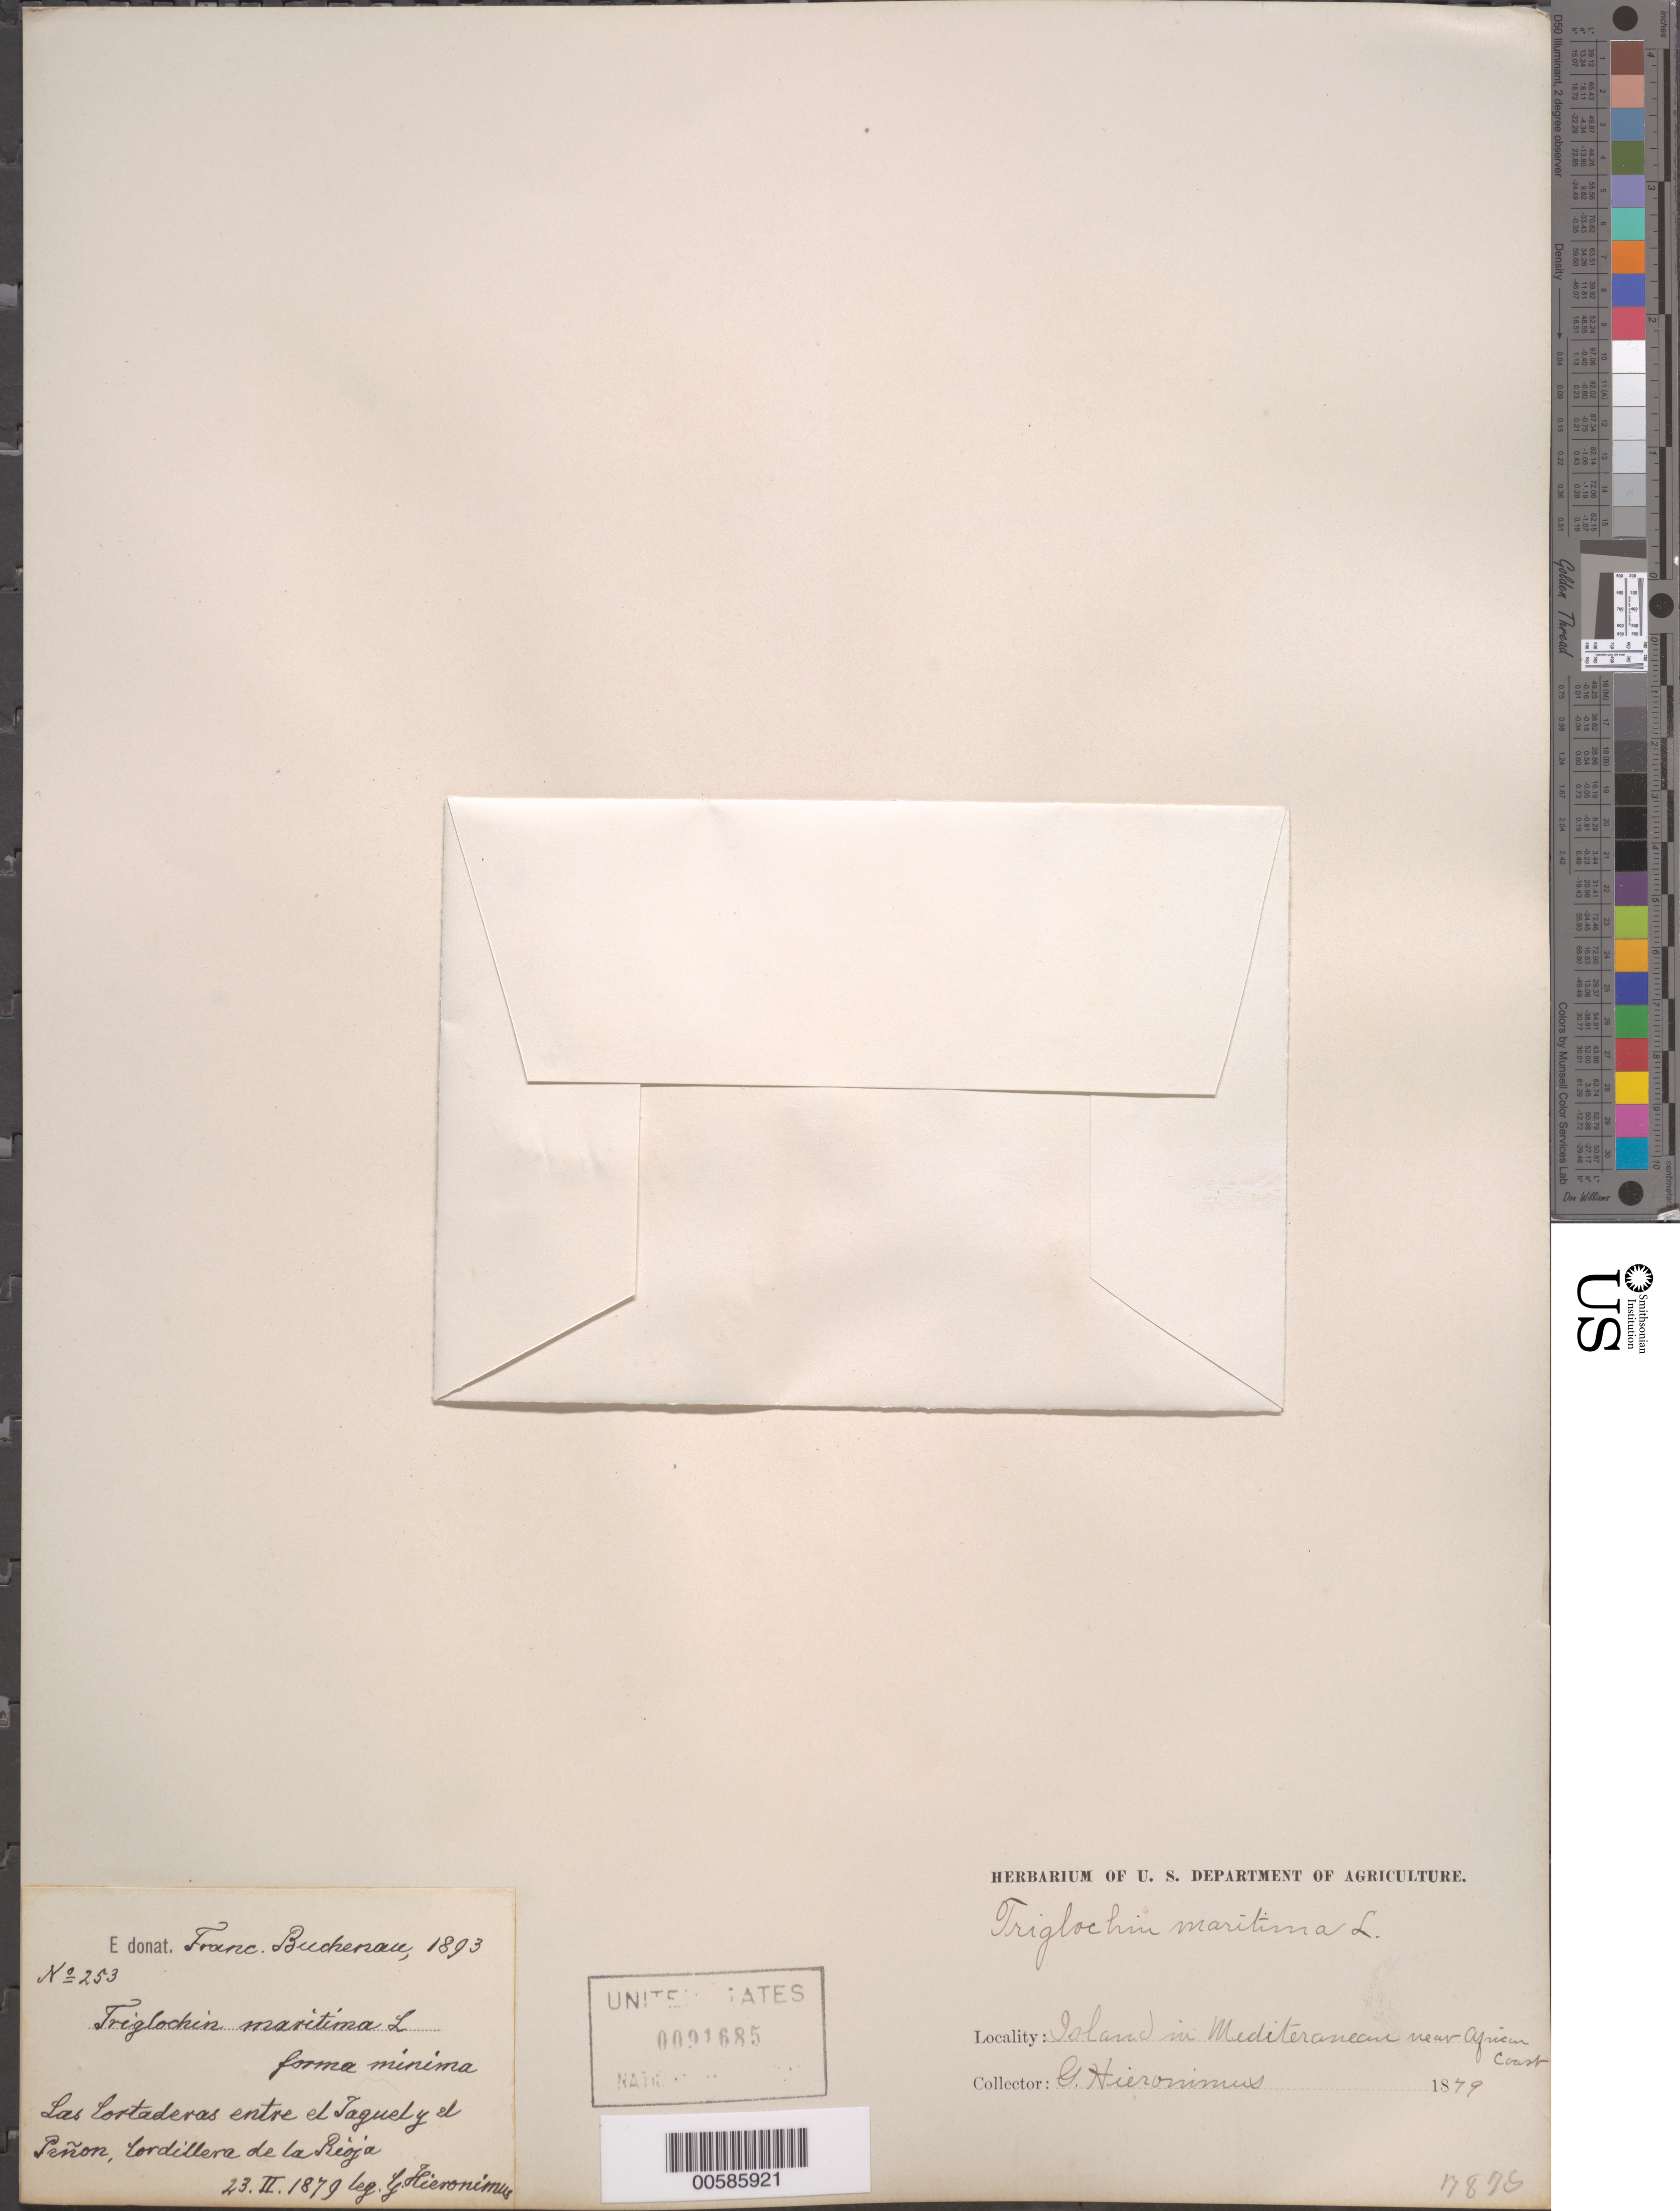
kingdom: Plantae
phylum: Tracheophyta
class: Liliopsida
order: Alismatales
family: Juncaginaceae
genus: Triglochin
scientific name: Triglochin maritima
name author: L.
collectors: G. H. Hieronymus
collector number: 253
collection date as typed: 23 Feb 1879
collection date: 1879-02-23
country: Germany / Poland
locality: Buchenau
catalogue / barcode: US 91685